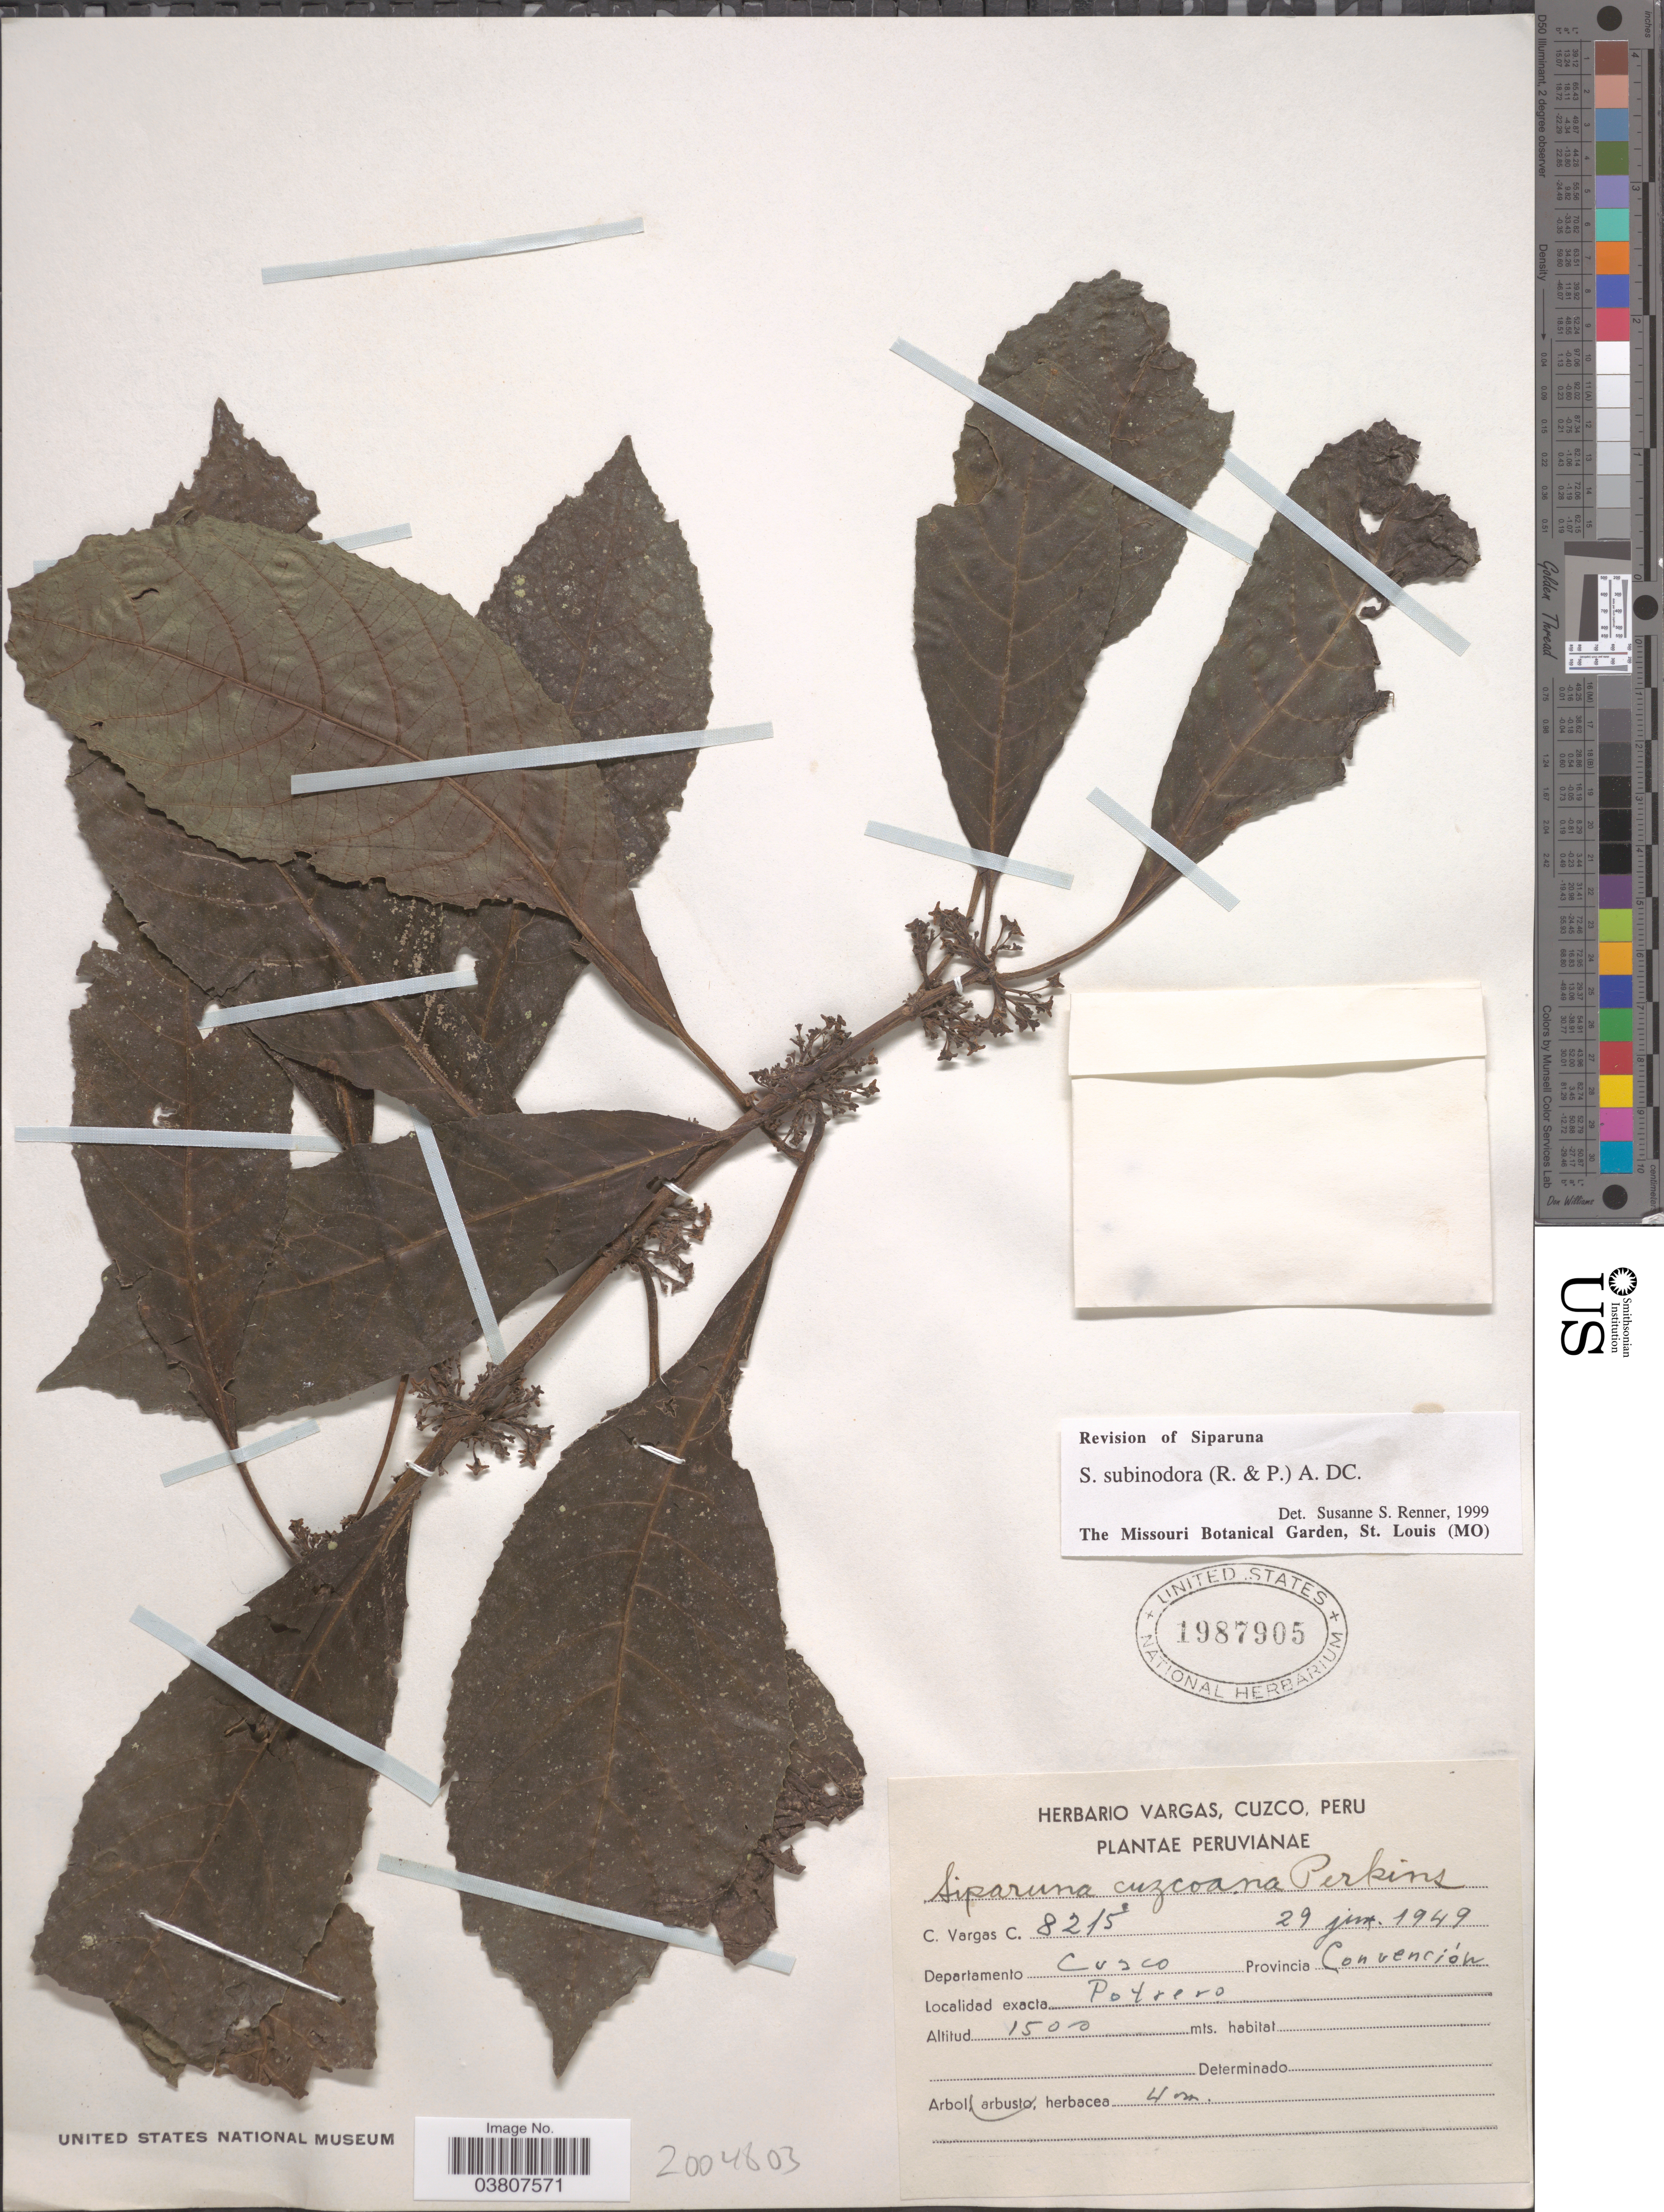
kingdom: Plantae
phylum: Tracheophyta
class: Magnoliopsida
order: Laurales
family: Siparunaceae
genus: Siparuna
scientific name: Siparuna subinodora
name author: (Ruiz & Pav.) A. DC.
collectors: C. Vargas Calderón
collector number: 8215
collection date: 1949-06-29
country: Peru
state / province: Cusco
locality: Departamento Cusco. Provincia Convención. Potrero.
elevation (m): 1500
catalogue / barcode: US 1987905